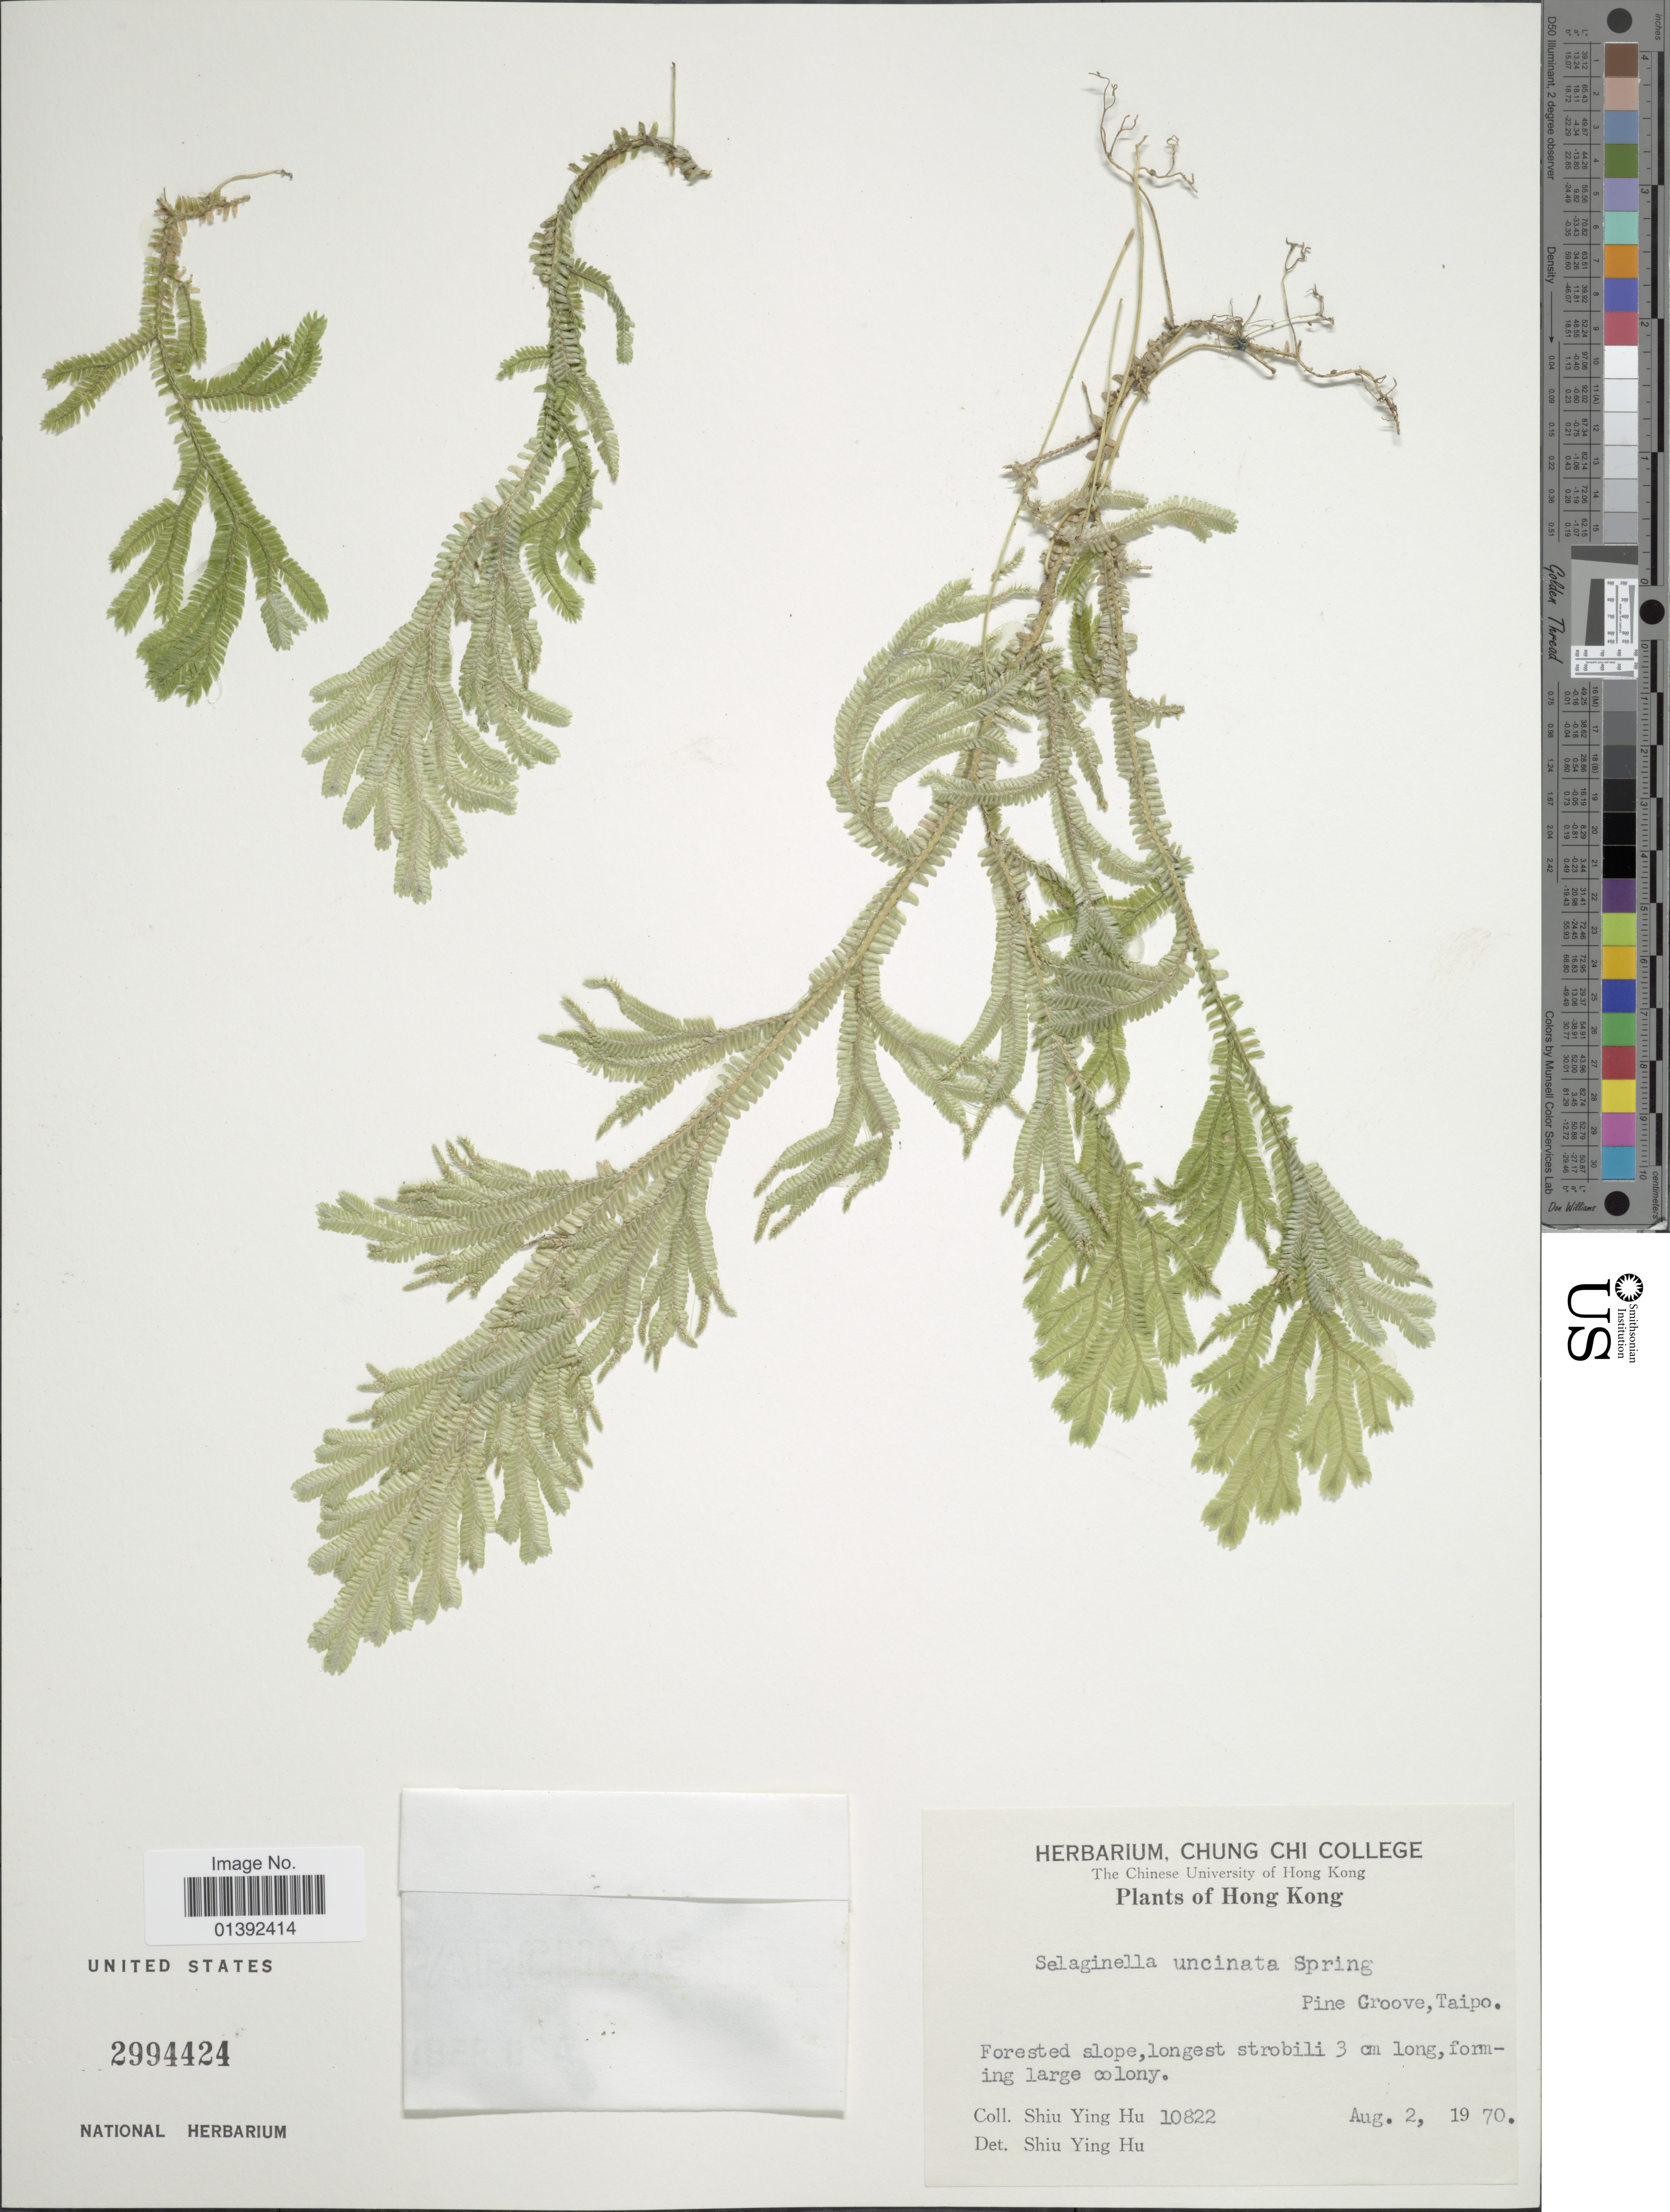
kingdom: Plantae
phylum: Tracheophyta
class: Lycopodiopsida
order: Selaginellales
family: Selaginellaceae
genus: Selaginella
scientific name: Selaginella sp.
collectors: Y. Shiu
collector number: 10822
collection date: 1970-08-02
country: China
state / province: Hong Kong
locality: Pine Groove, Taipo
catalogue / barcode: US 2994424